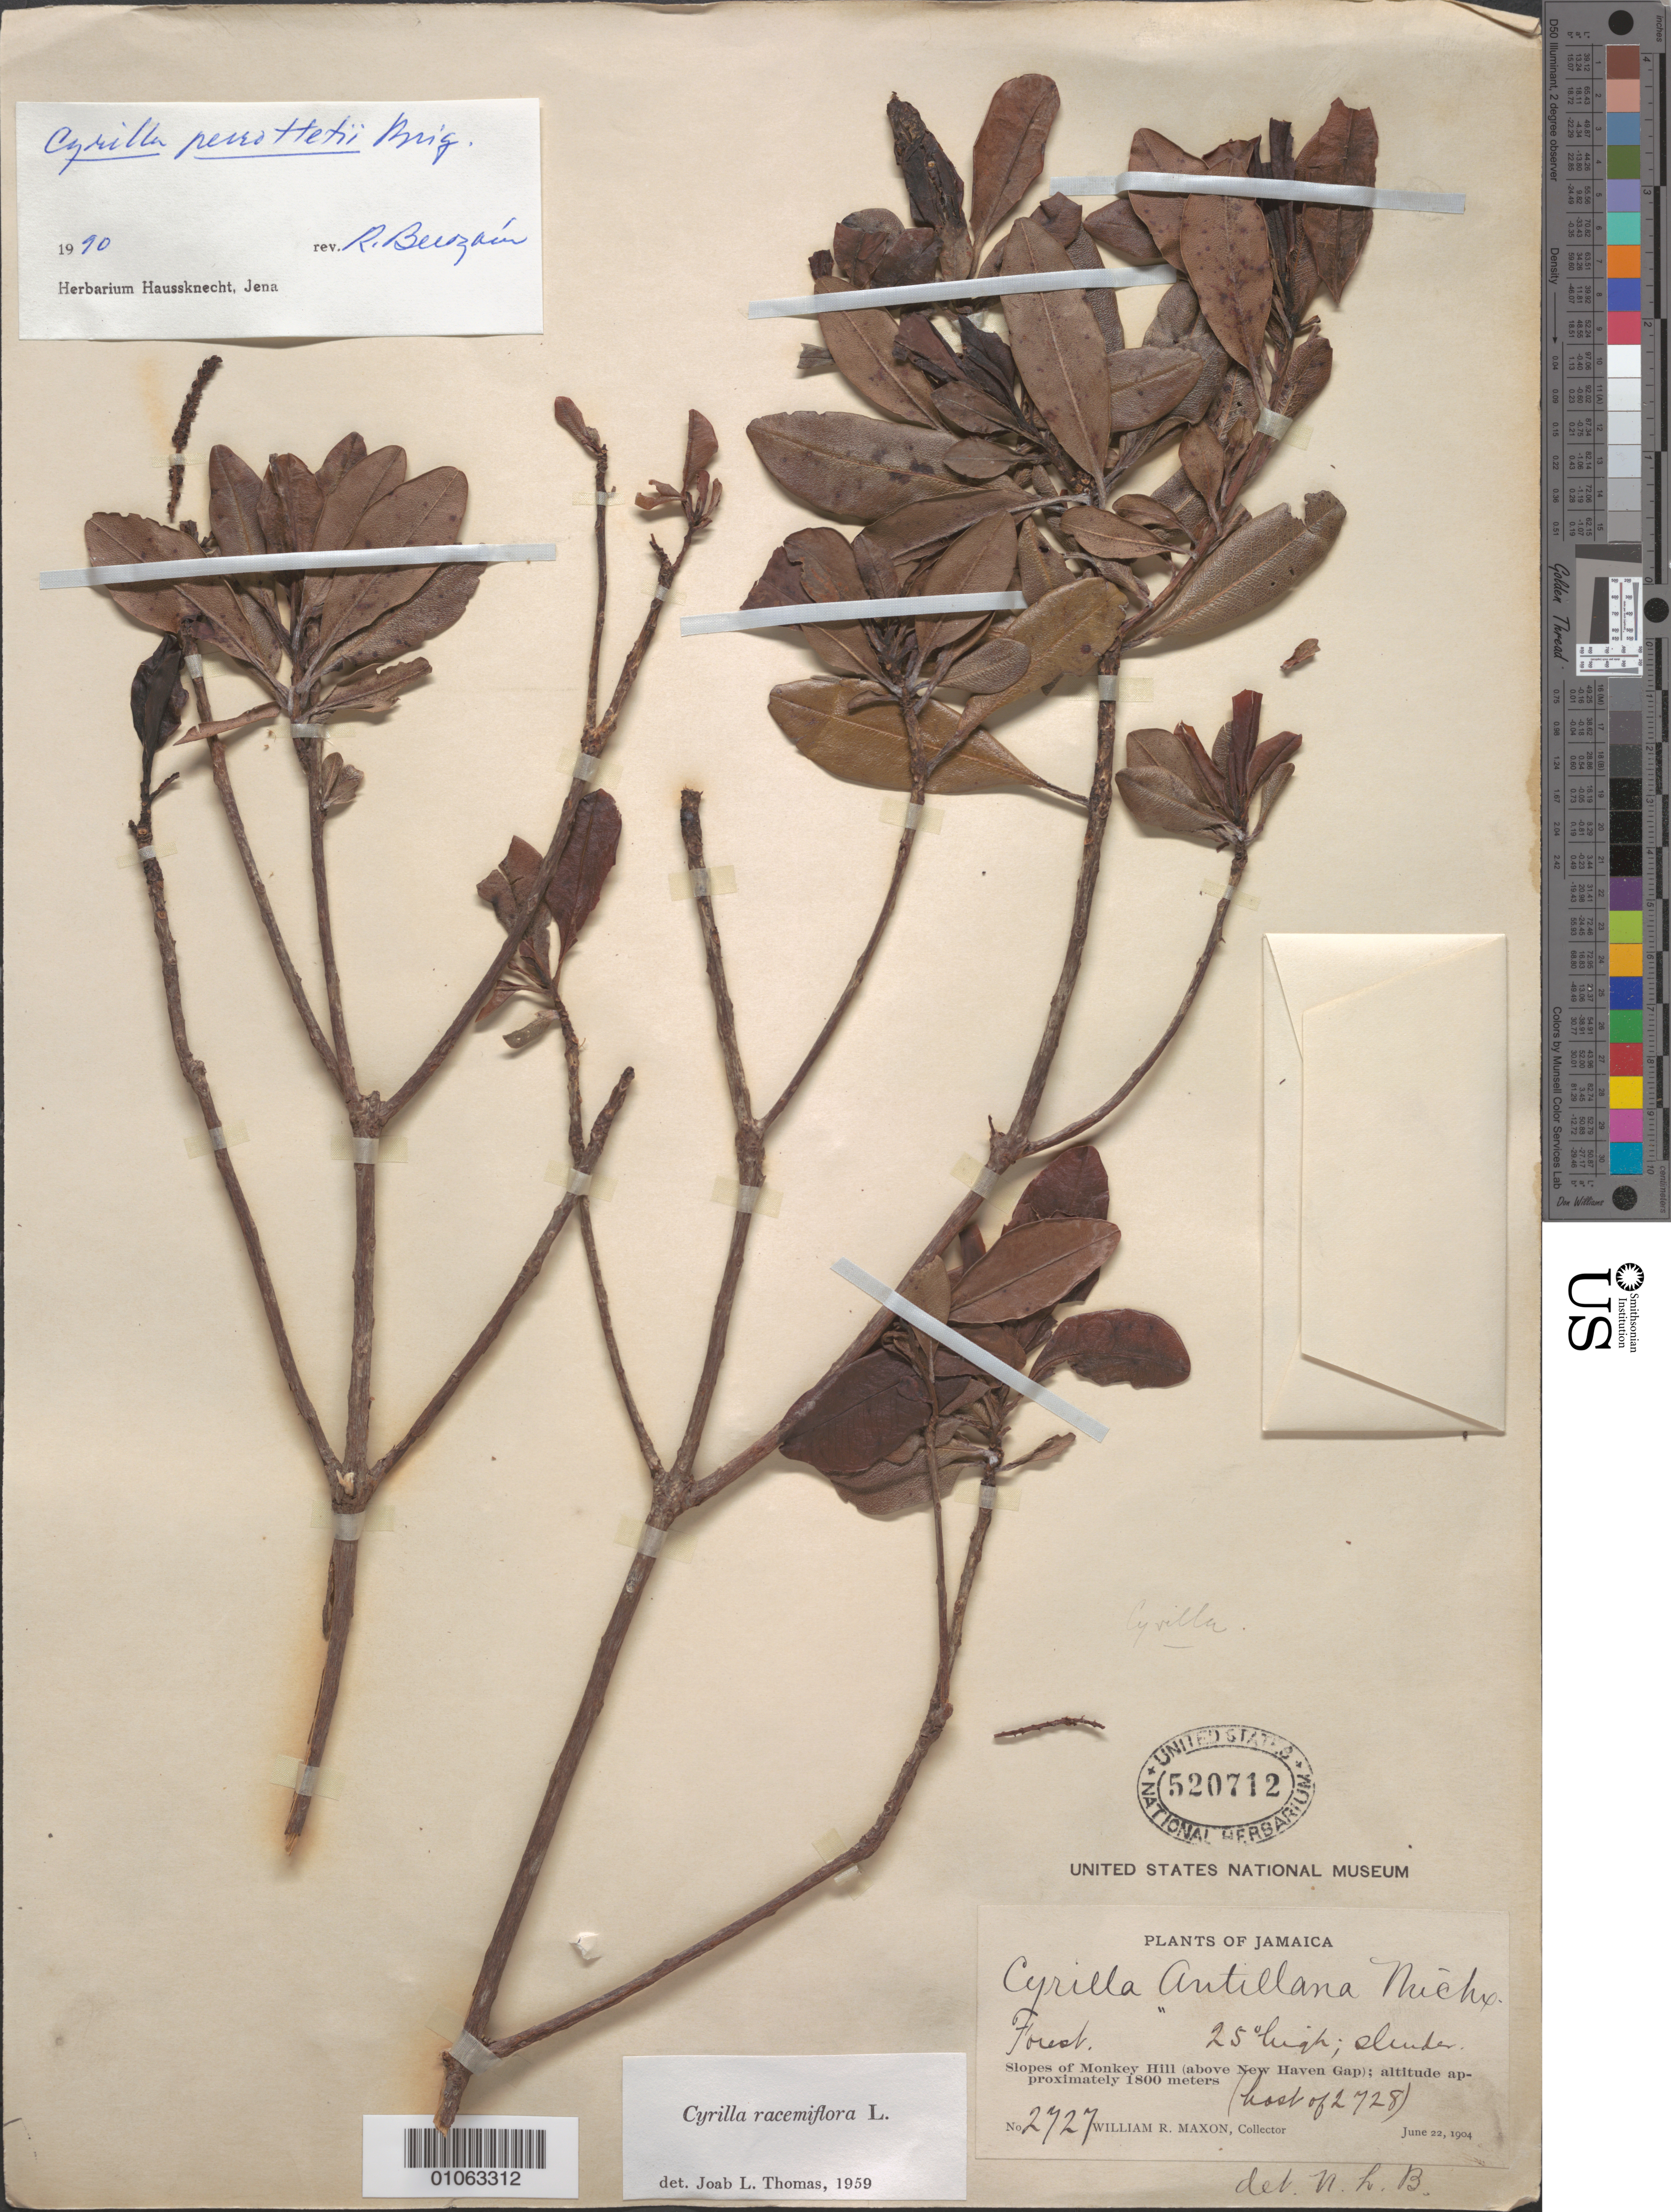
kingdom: Plantae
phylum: Tracheophyta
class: Magnoliopsida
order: Ericales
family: Cyrillaceae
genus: Cyrilla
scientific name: Cyrilla perrottetii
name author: Briq.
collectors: W. R. Maxon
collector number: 2727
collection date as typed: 22 Jun 1904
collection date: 1904-06-22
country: Jamaica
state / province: Kingston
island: Jamaica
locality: Slopes of Monkey hill (Above New Haven Gap)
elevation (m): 1800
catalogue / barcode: US 520712